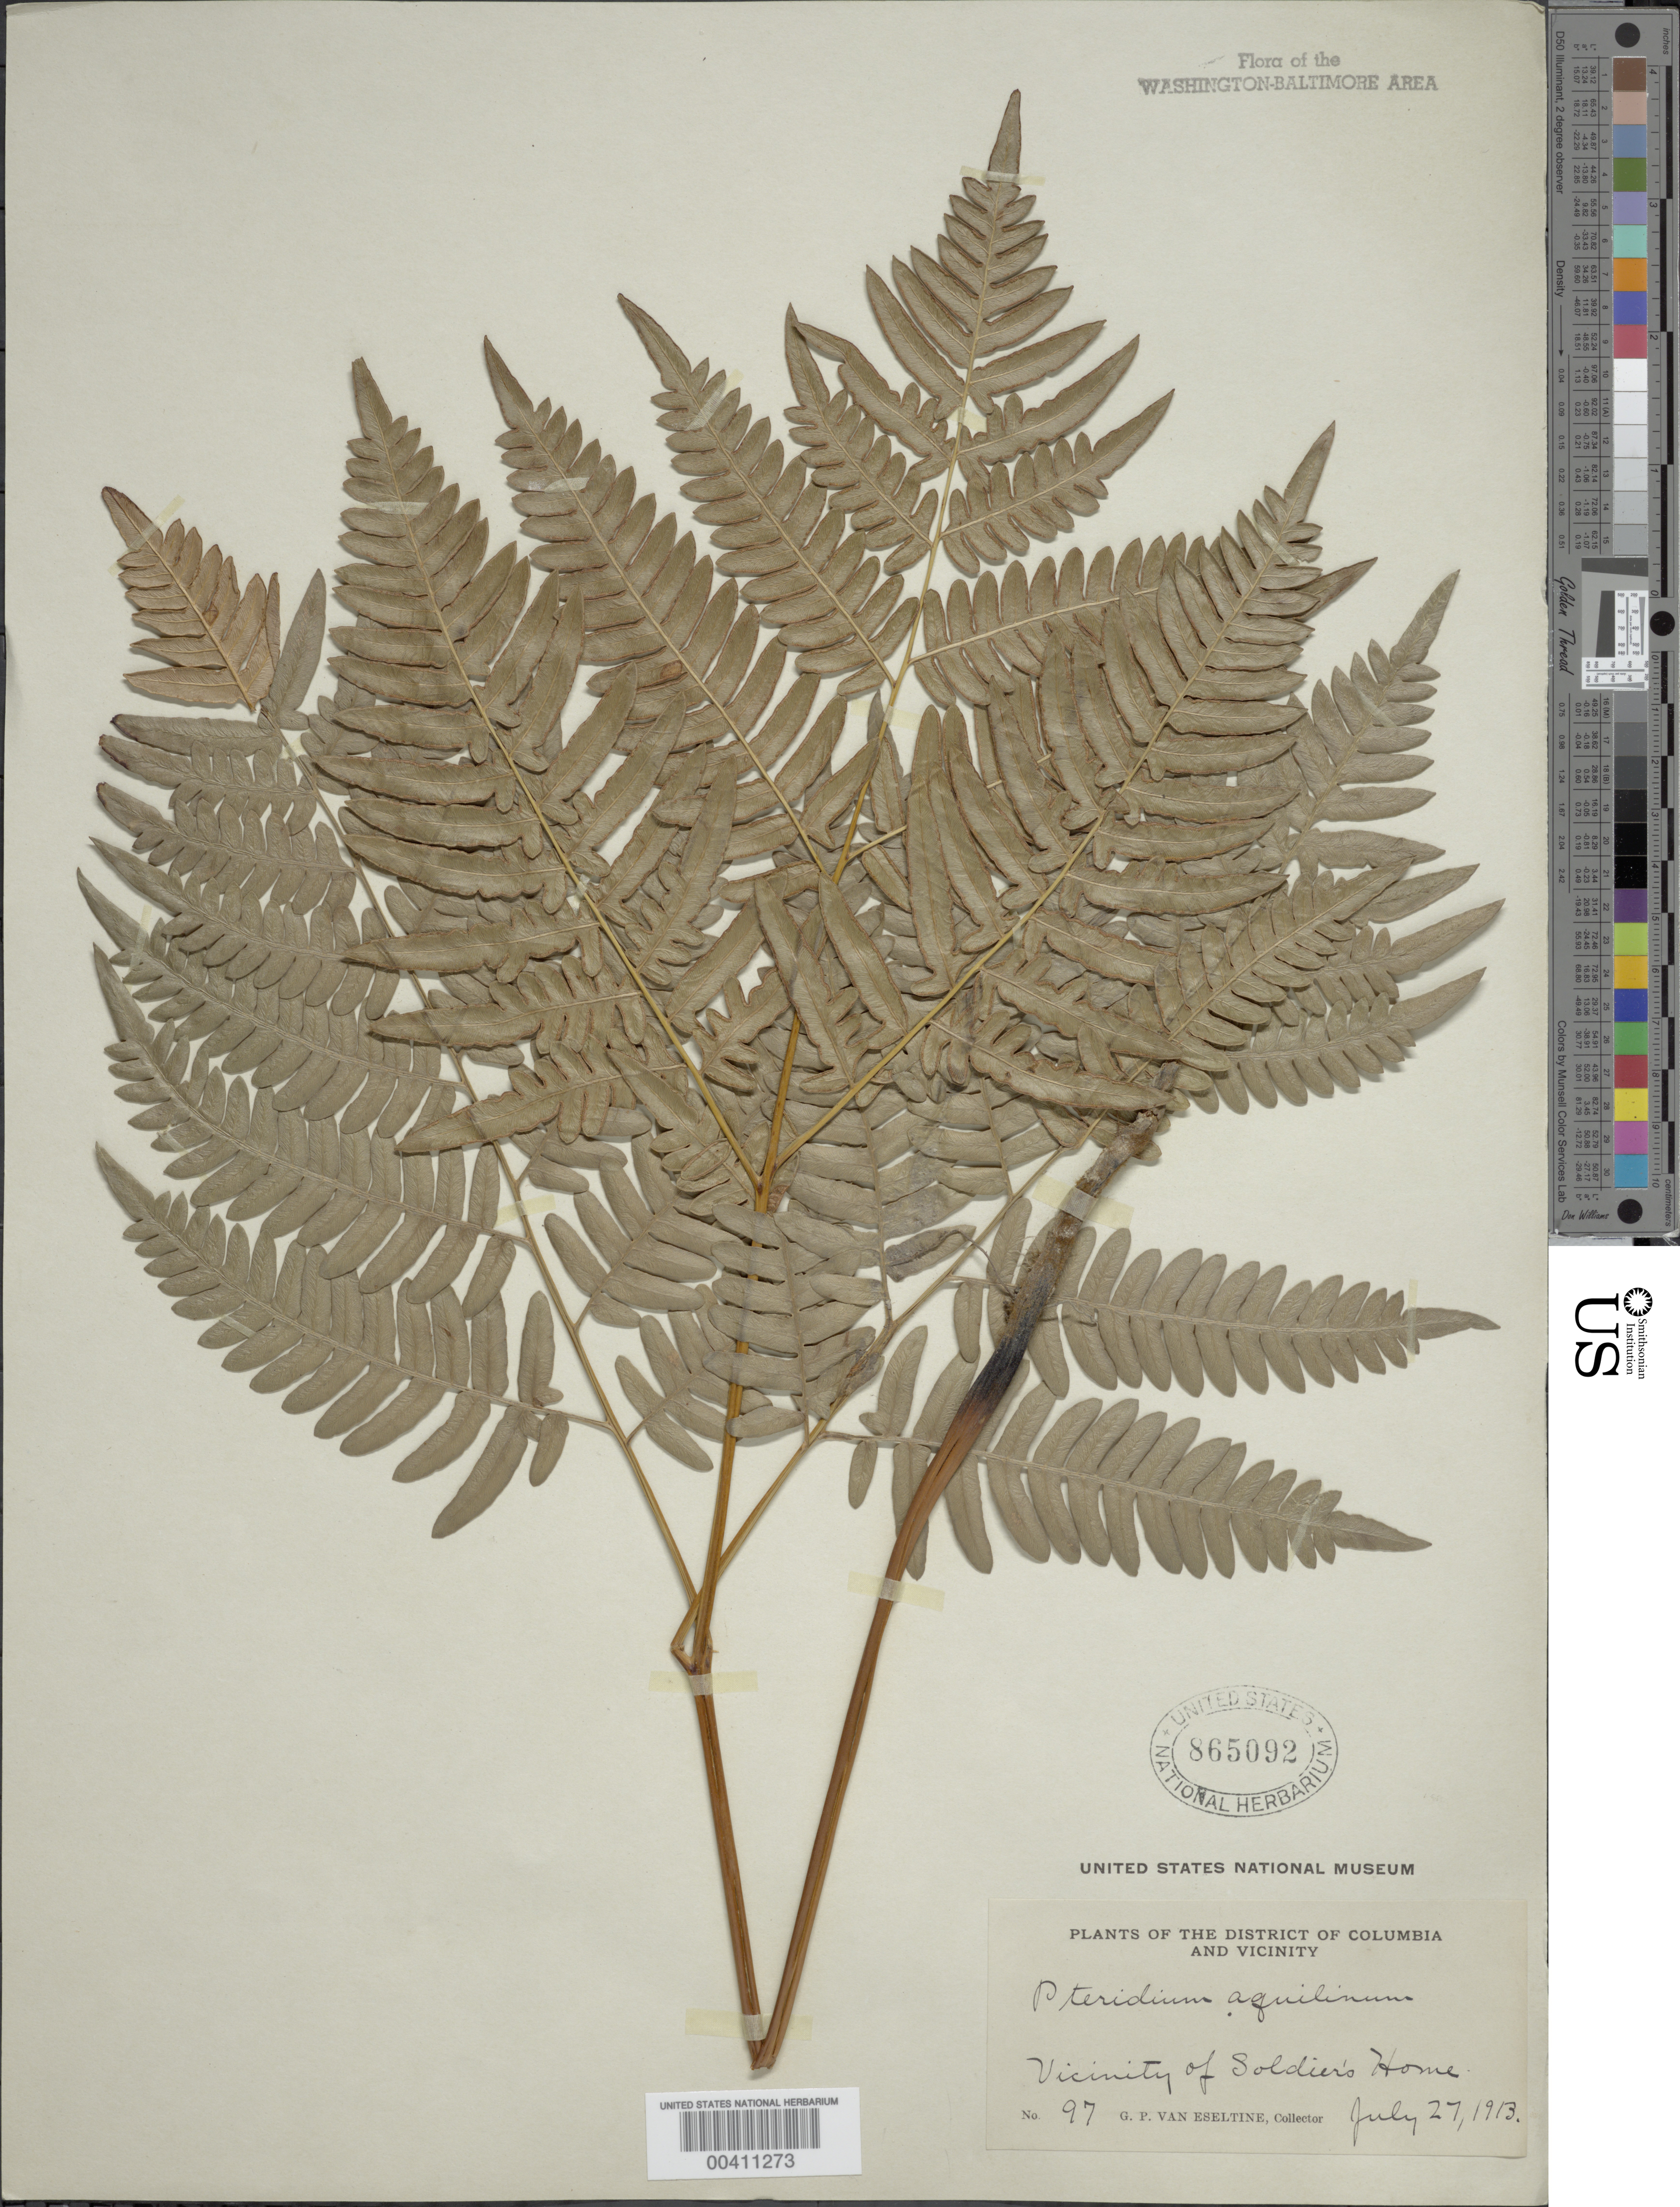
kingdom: Plantae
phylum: Tracheophyta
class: Polypodiopsida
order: Polypodiales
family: Dennstaedtiaceae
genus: Pteridium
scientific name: Pteridium aquilinum var. latiusculum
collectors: G. P. Van Eseltine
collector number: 97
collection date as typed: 27 Jul 1913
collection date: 1913-07-27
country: United States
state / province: District of Columbia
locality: Soldiers Home vicinity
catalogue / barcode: US 865092